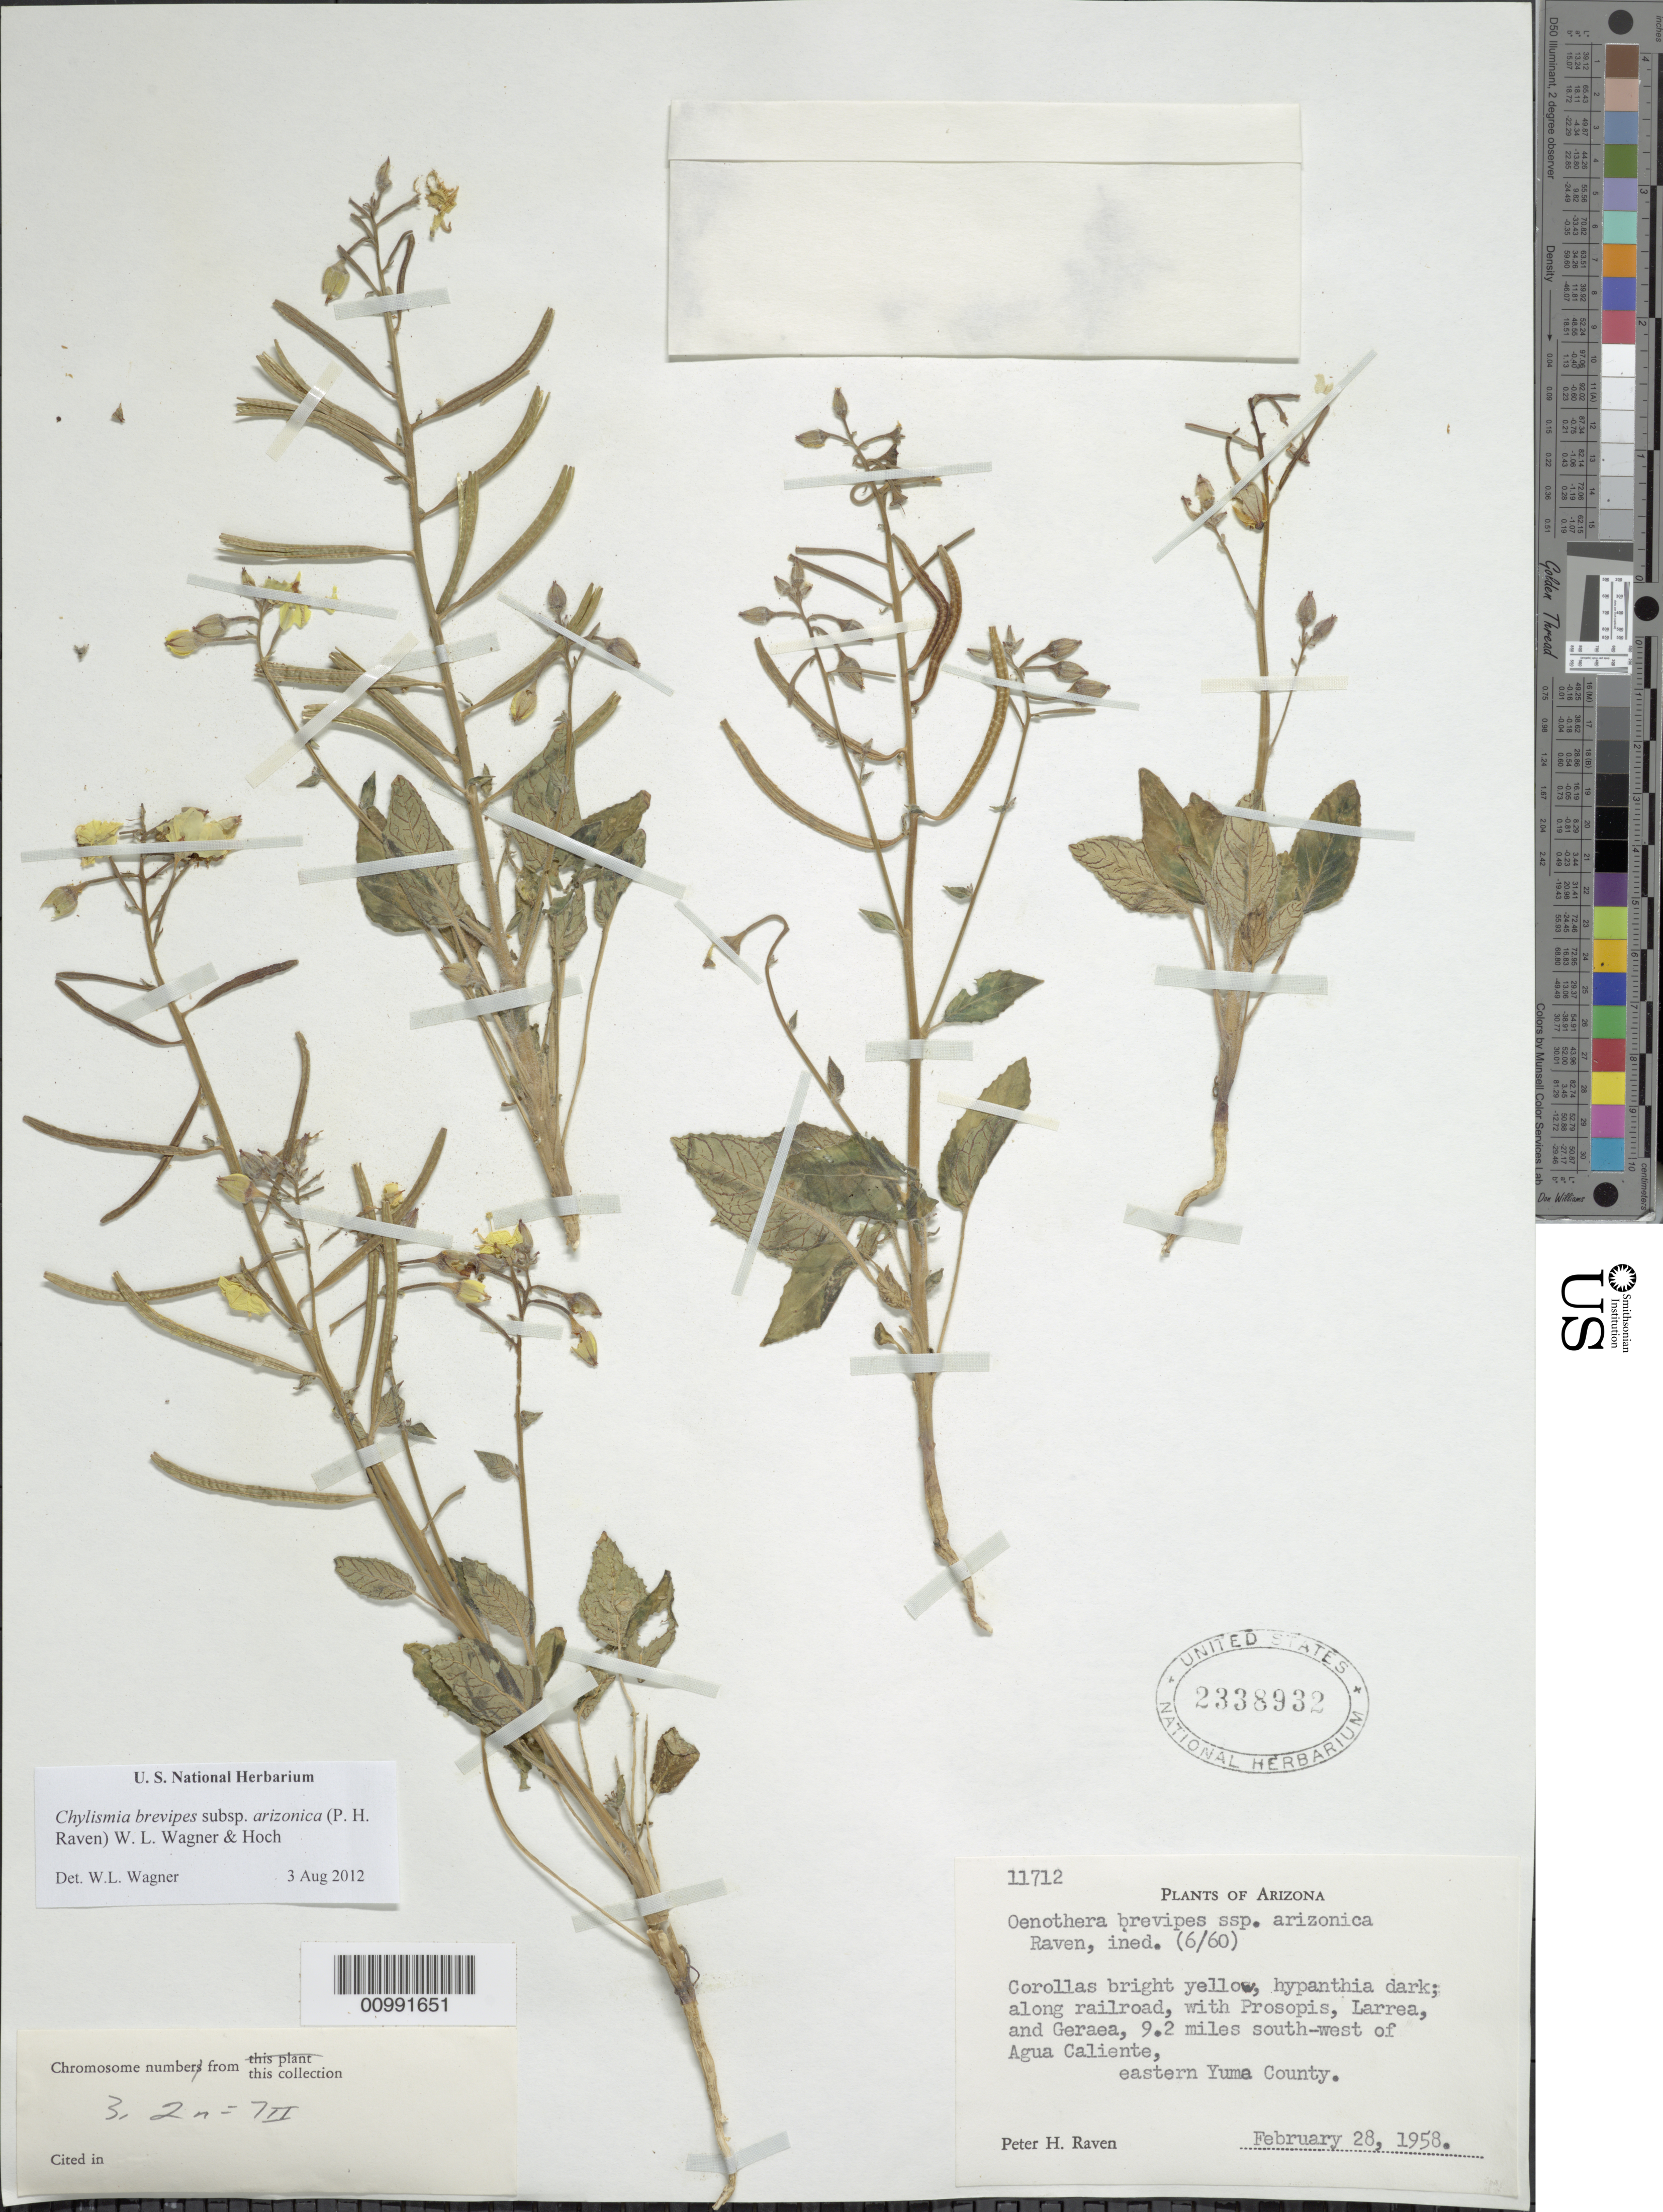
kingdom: Plantae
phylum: Tracheophyta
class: Magnoliopsida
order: Myrtales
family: Onagraceae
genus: Chylismia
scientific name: Chylismia brevipes subsp. arizonica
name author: (P.H. Raven) W.L. Wagner & Hoch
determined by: Wagner, W. L., (BOT), Smithsonian Institution - National Museum of Natural History (UNITED STATES)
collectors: P. H. Raven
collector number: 11712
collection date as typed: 28 Feb 1958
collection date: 1958-02-28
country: United States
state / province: Arizona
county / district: Yuma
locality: Along railroad, 9.2 miles southwest of Agua Caliente.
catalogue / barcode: US 2338932